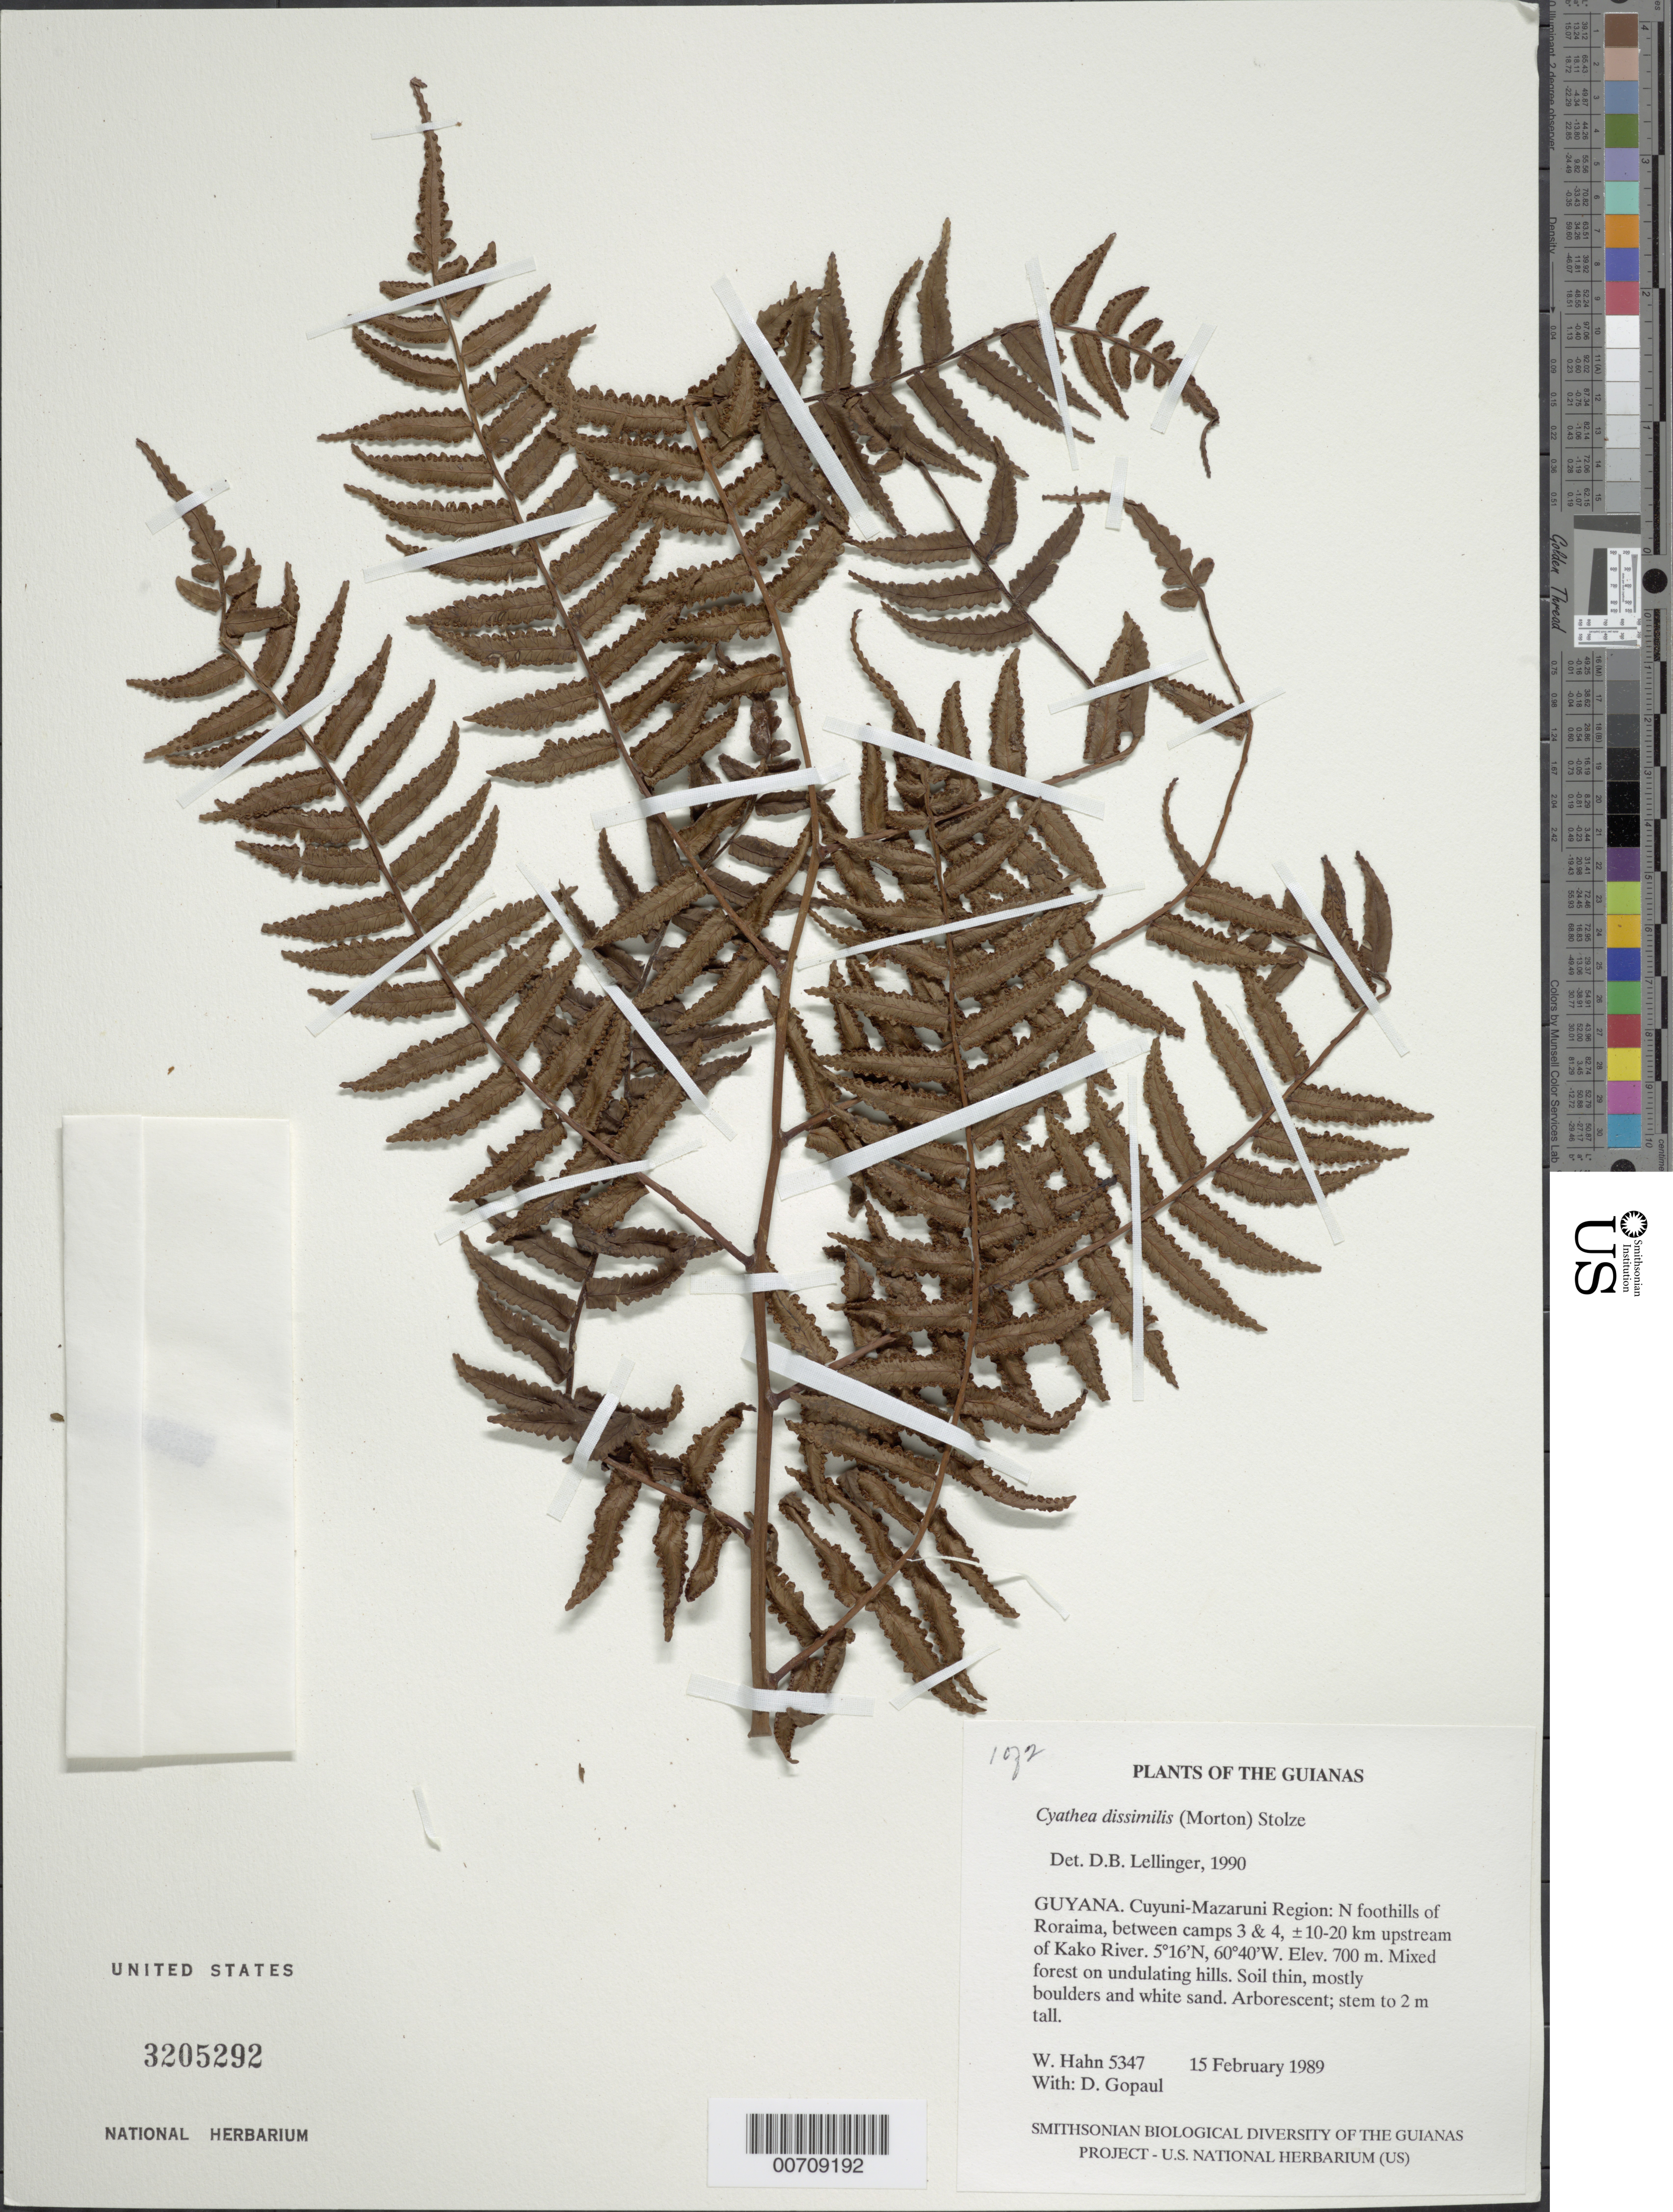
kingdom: Plantae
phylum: Tracheophyta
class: Polypodiopsida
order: Cyatheales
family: Cyatheaceae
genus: Cyathea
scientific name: Cyathea dissimilis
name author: (C.V. Morton) Stolze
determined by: Lellinger, David B., (BOT), Smithsonian Institution - National Museum of Natural History (UNITED STATES)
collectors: W. Hahn & D. Gopaul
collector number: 5347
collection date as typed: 15 February 1989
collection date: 1989-02-15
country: Guyana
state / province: Cuyuni-Mazaruni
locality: N foothills of Roraima, between camps 3 & 4, ±10-20 km upstream of Kako River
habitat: Mixed forest on undulating hills. Soil thin, mostly boulders and white sand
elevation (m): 700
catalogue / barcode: US 3205292